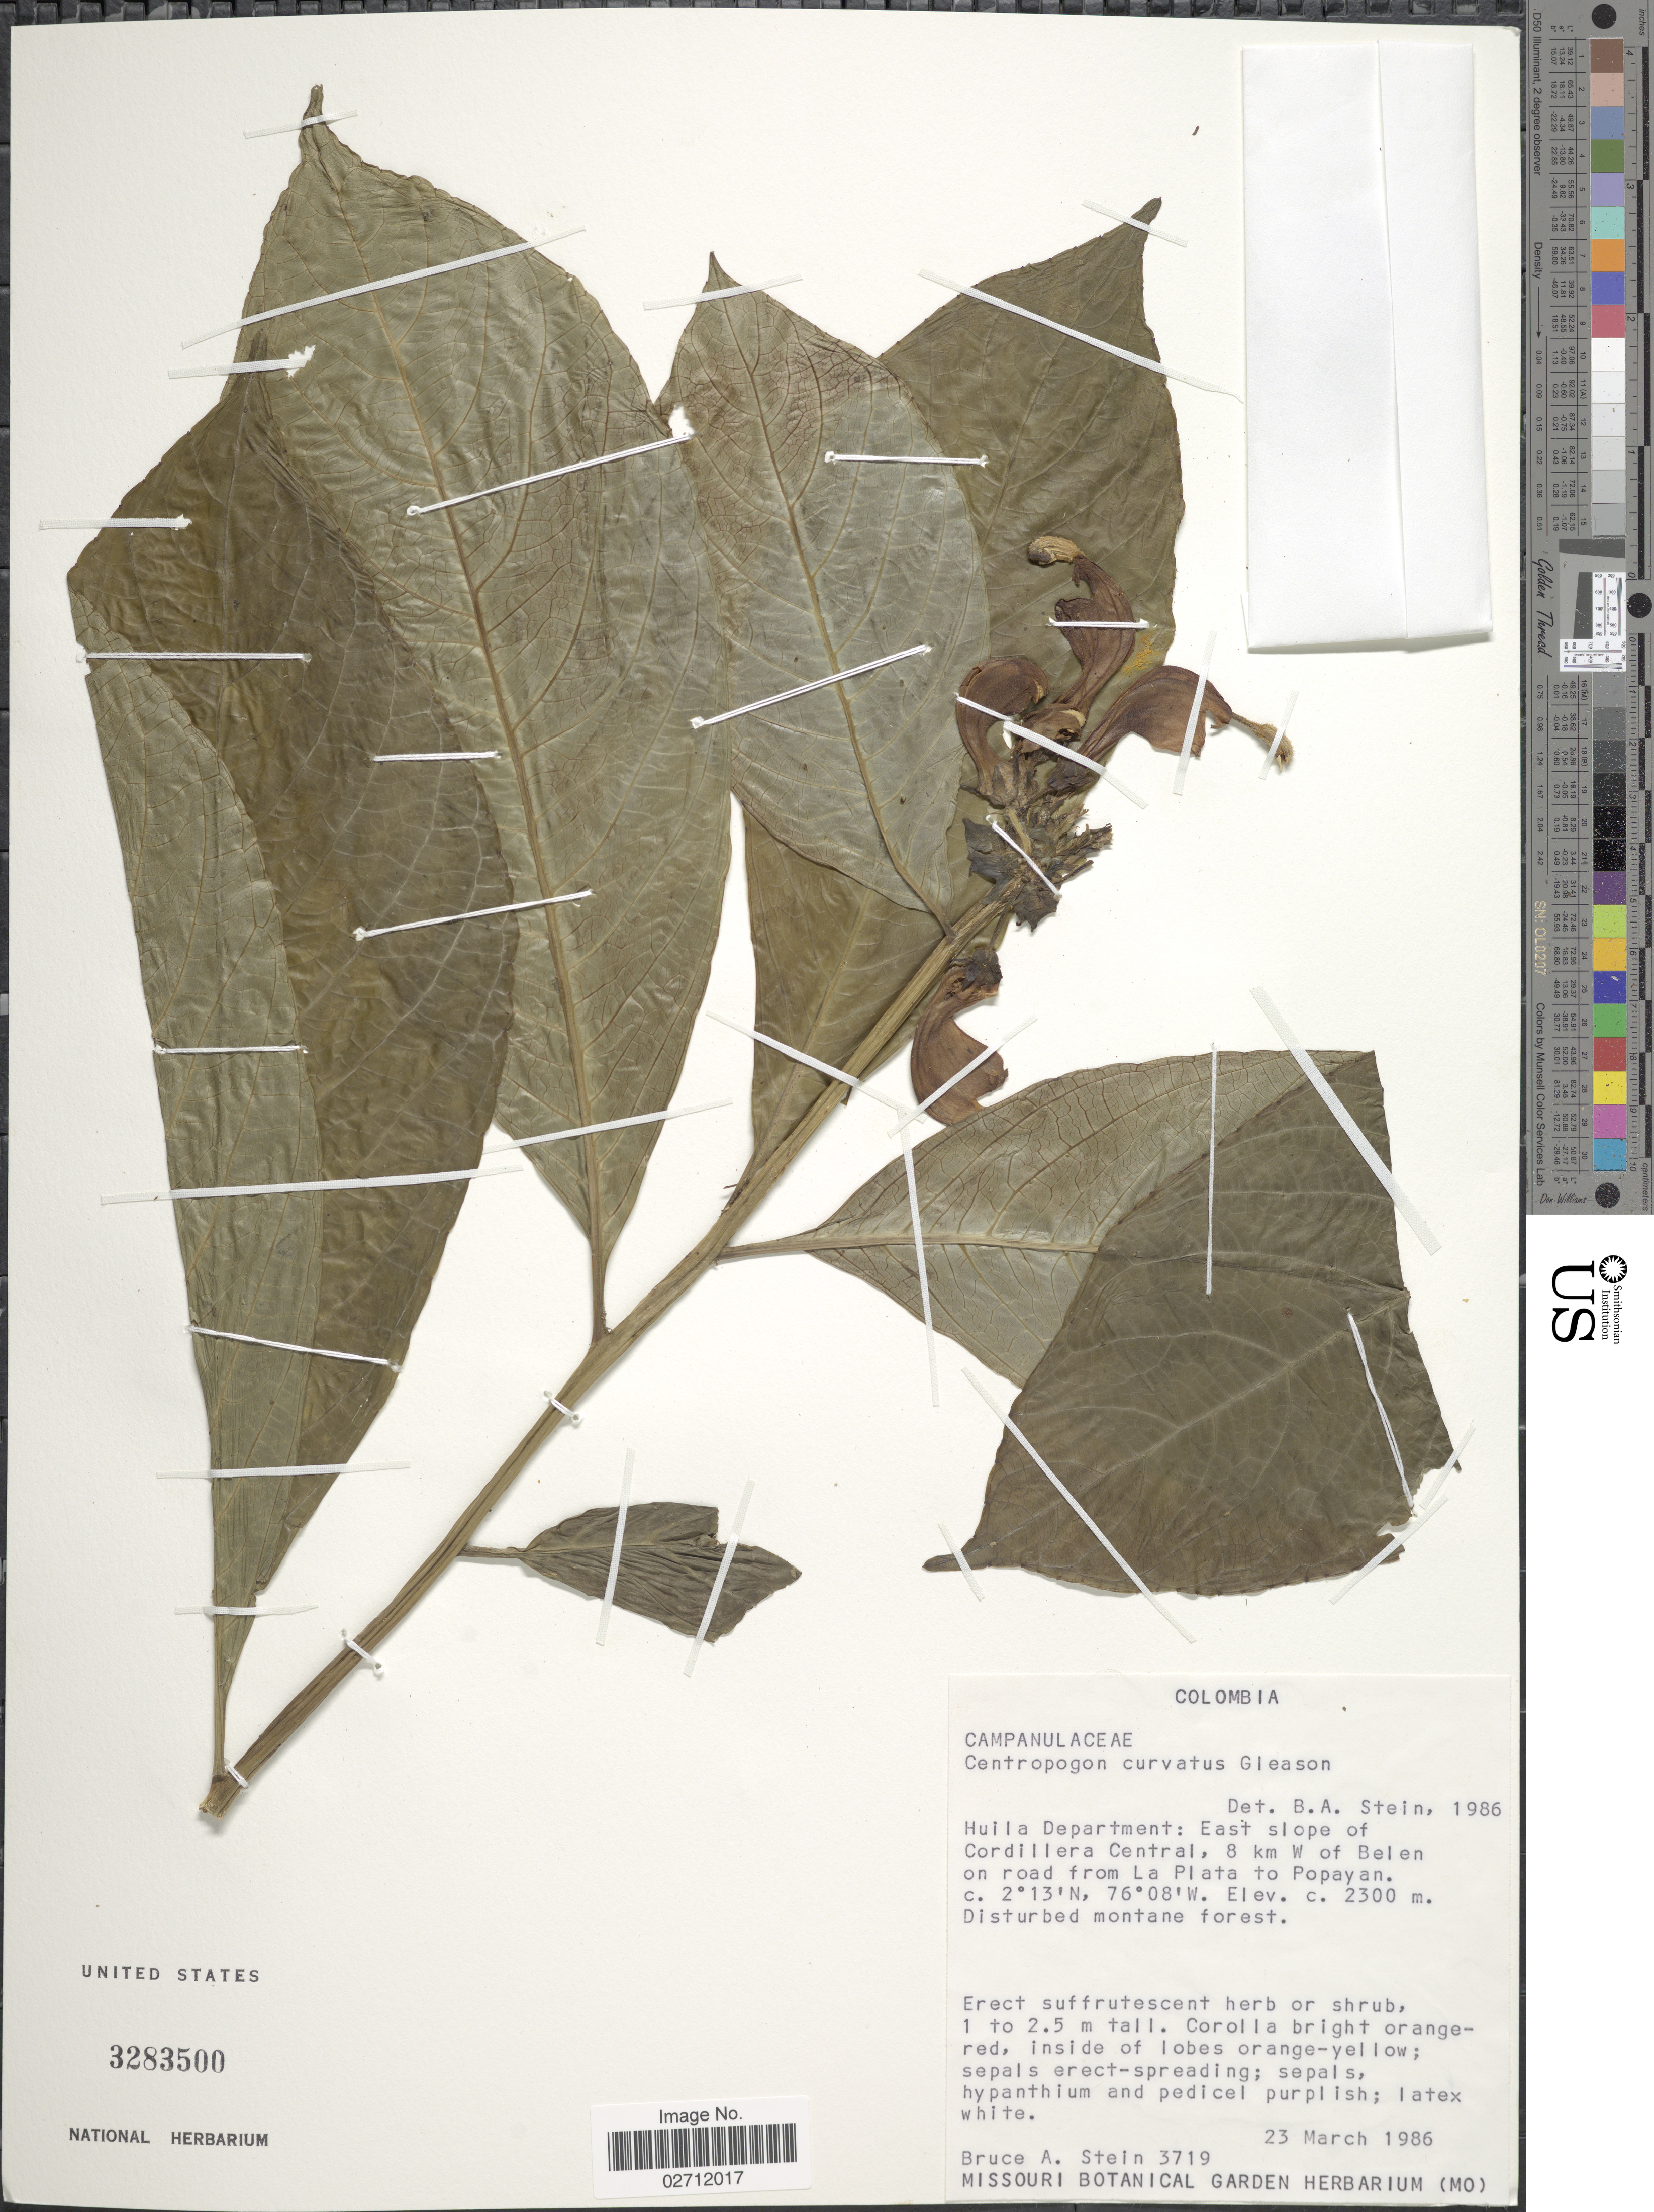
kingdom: Plantae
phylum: Tracheophyta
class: Magnoliopsida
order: Asterales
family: Campanulaceae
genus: Centropogon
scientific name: Centropogon curvatus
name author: Gleason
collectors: B. A. Stein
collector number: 3719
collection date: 1986-03-23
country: Colombia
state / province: Huila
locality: East slope of Cordillera Central, 8 km W of Belen on road from La Plata to Popayan.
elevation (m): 2300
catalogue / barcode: US 3283500